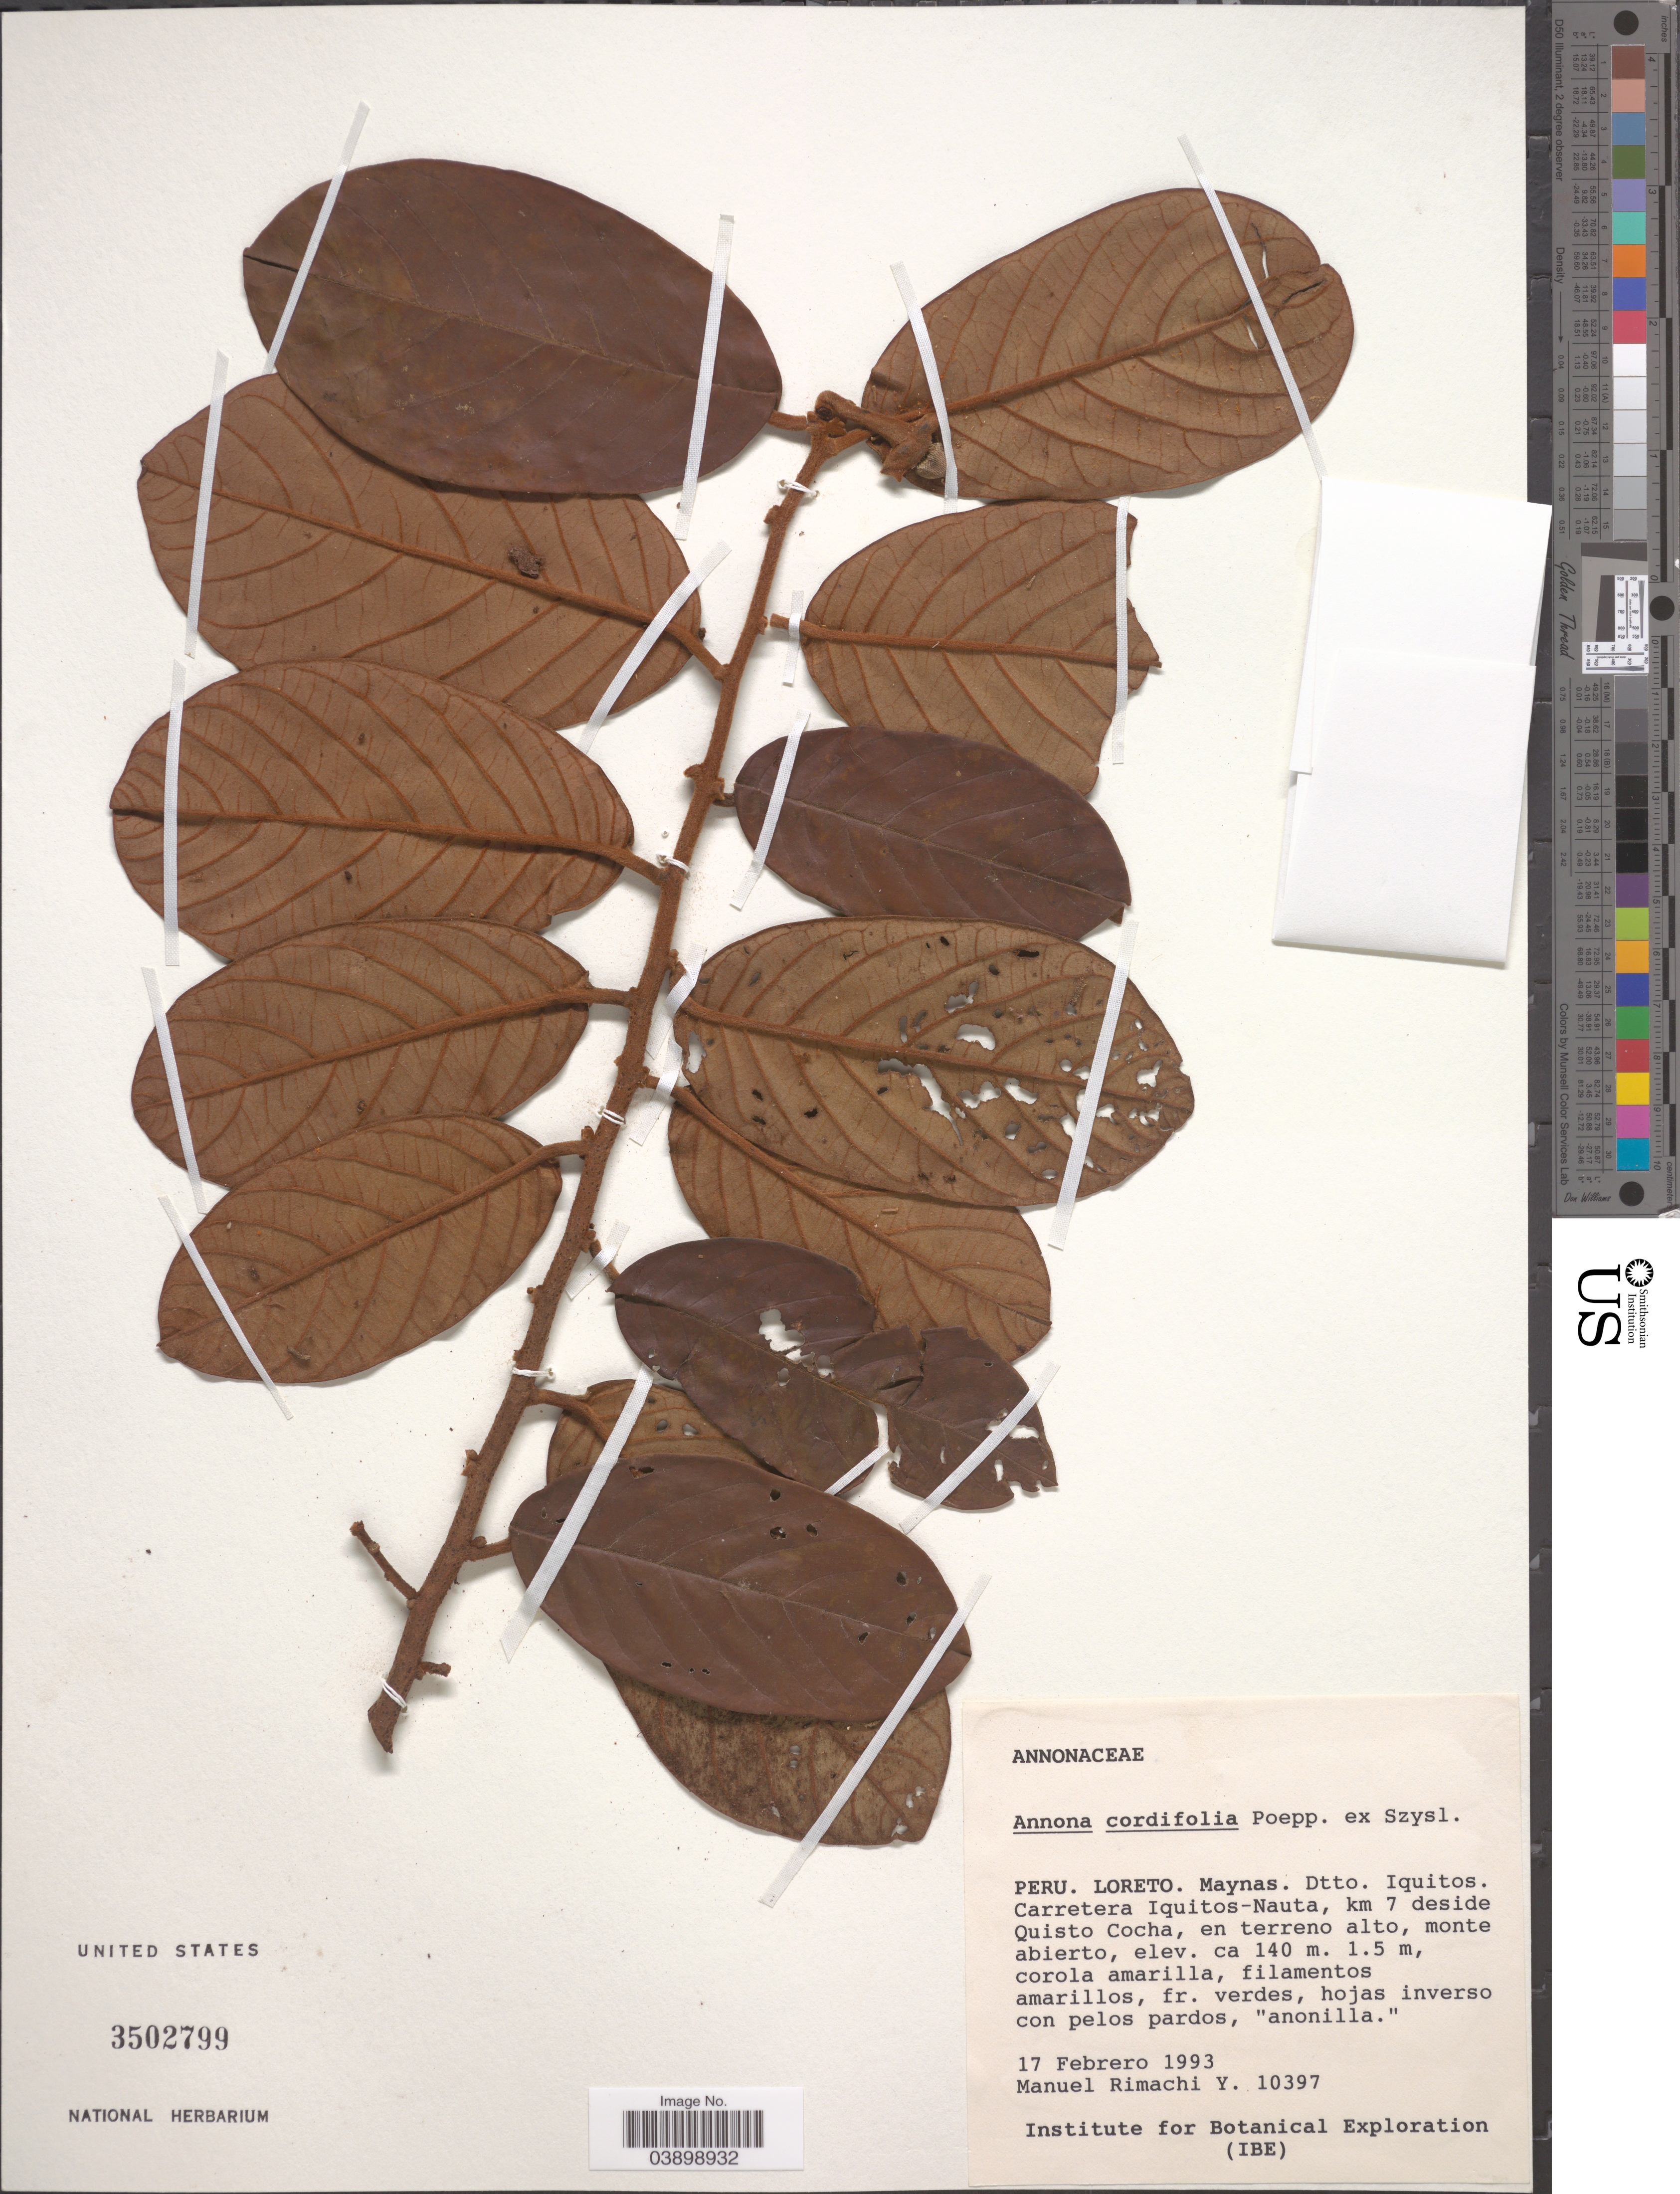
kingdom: Plantae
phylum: Tracheophyta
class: Magnoliopsida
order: Magnoliales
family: Annonaceae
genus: Annona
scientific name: Annona cordifolia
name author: (Szyszyl.) Poepp. ex Maas & Westra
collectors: M. Rimachi Y.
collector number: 10397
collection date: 1993-02-17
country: Peru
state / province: Loreto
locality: Maynas. Dtto. Iquitos. Carretera Iquitos-Nauta, km 7 deside Quisto Cocha.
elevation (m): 140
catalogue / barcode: US 3502799